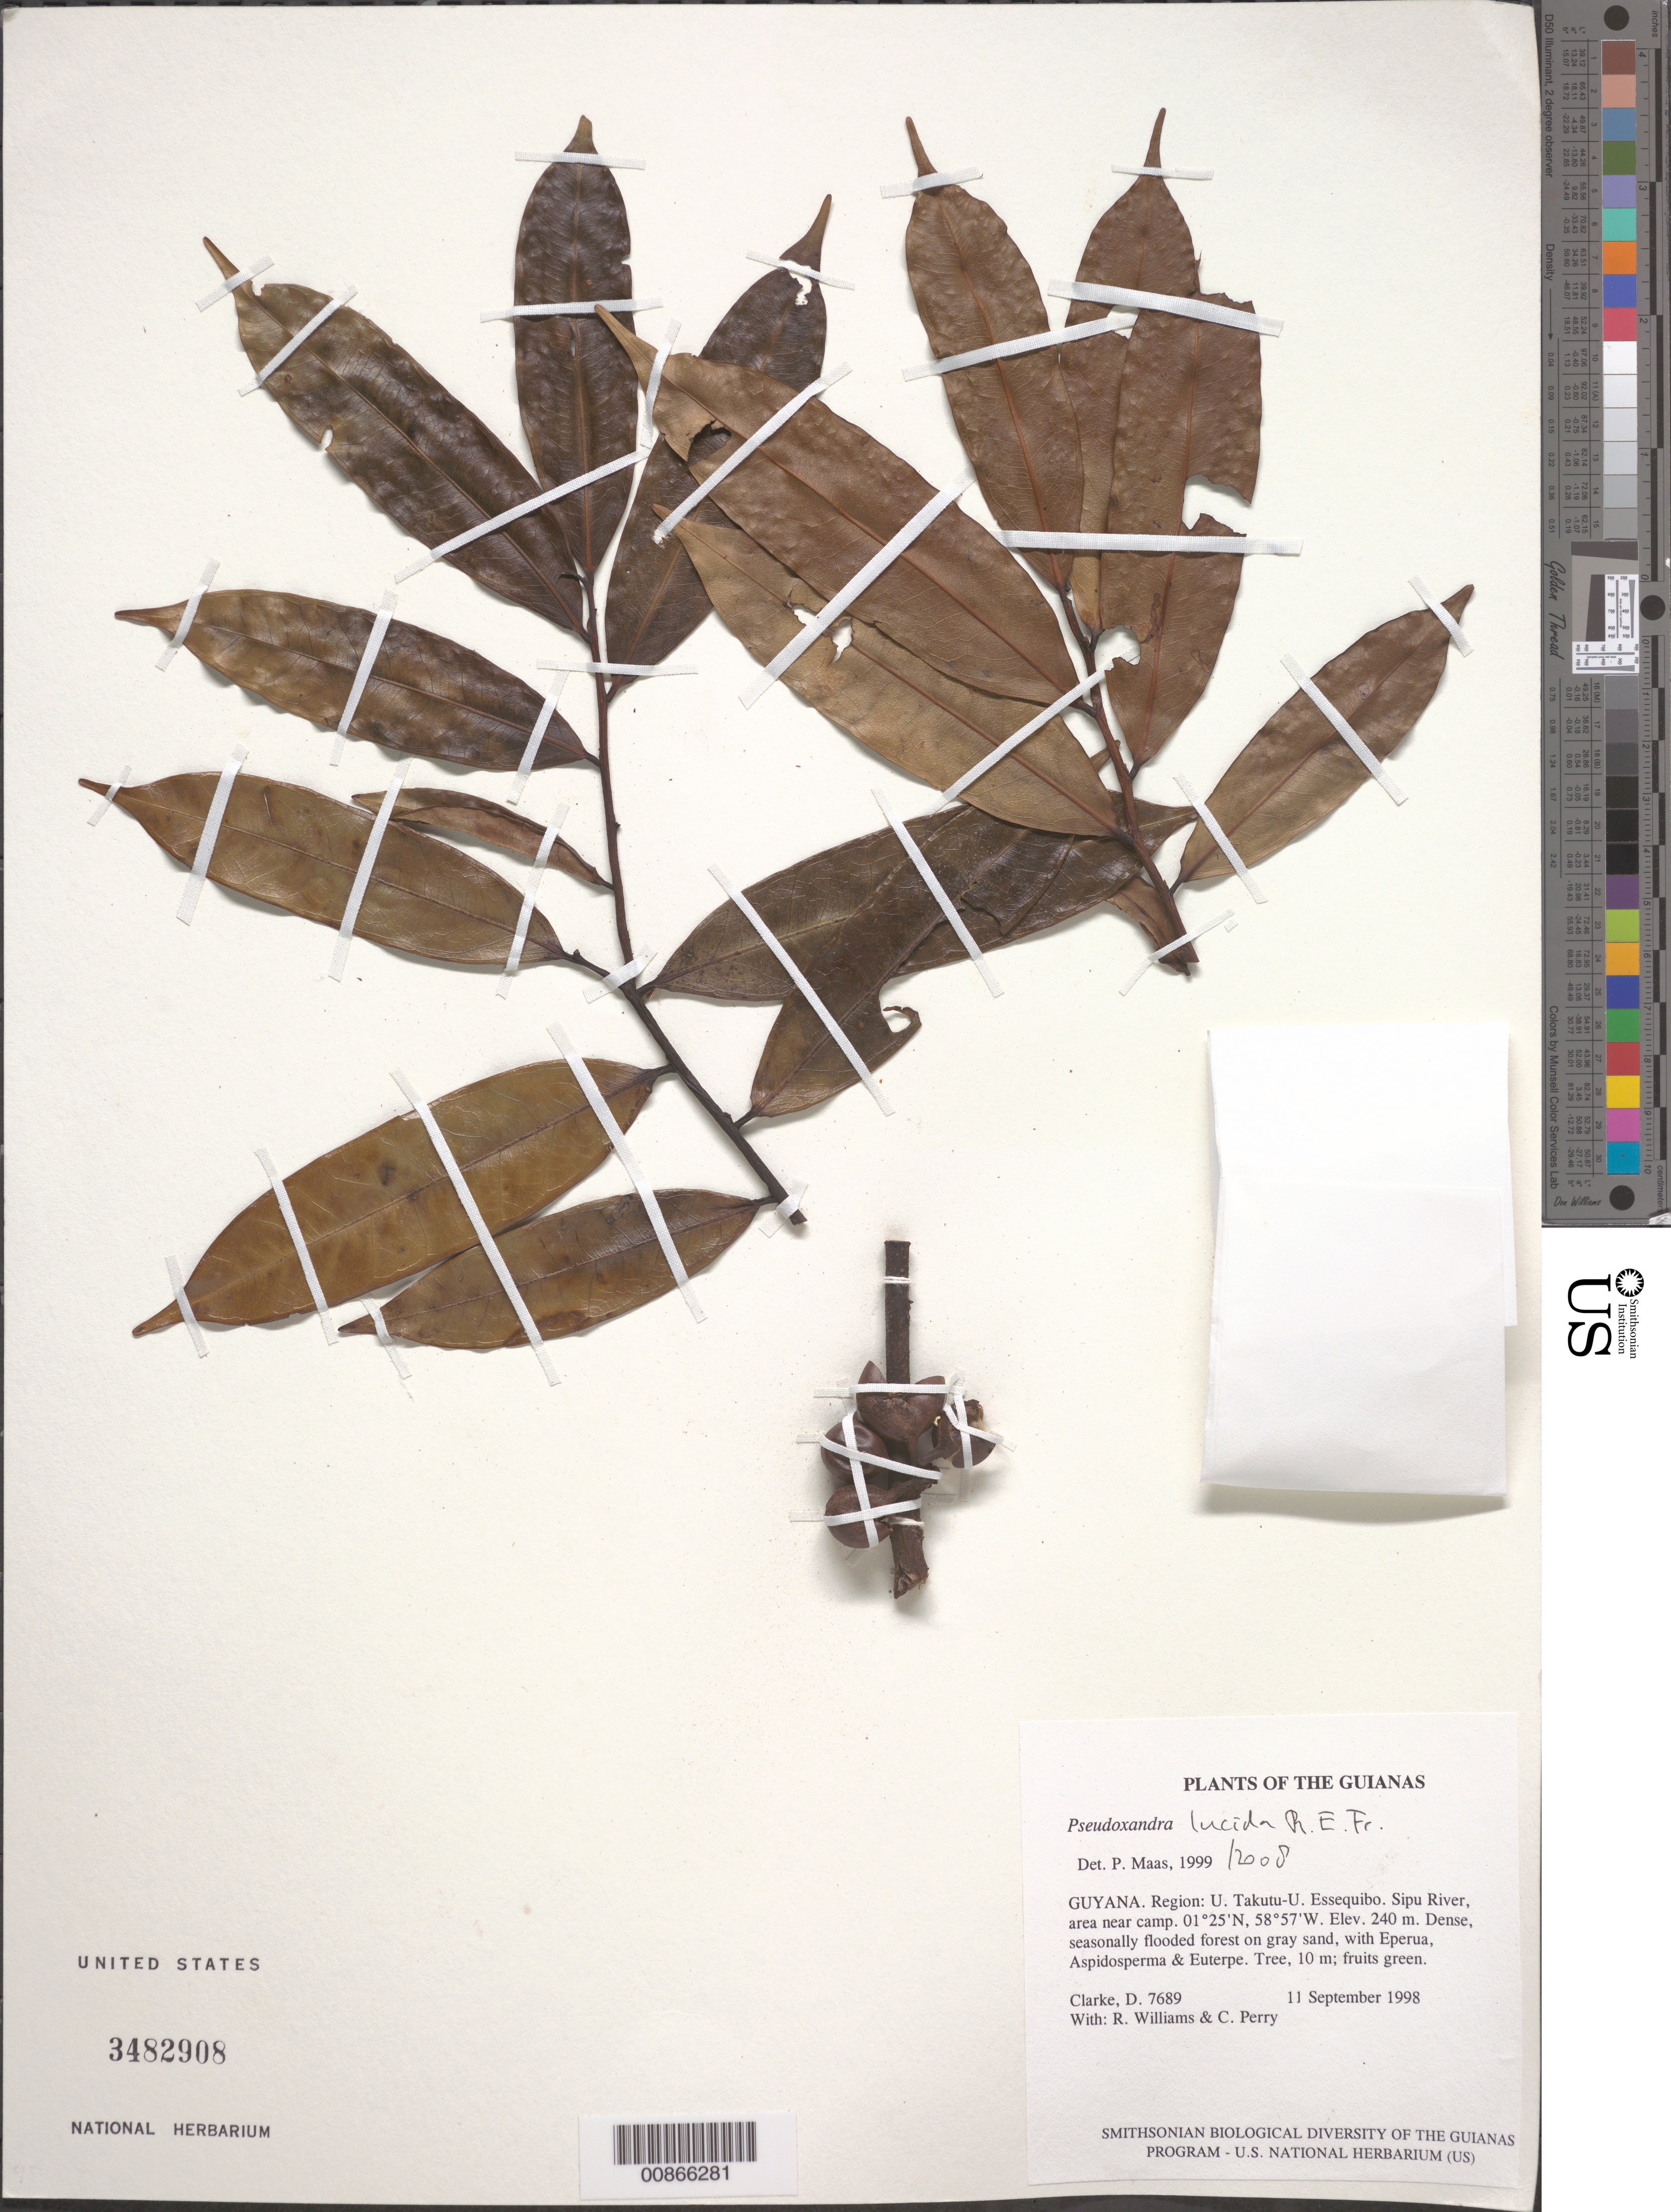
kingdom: Plantae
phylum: Tracheophyta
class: Magnoliopsida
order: Magnoliales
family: Annonaceae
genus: Pseudoxandra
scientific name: Pseudoxandra lucida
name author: R.E. Fr.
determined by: Maas, Paul J. M.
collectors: H. D. Clarke, R. Williams & C. Perry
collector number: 7689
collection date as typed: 11 September 1998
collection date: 1998-09-11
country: Guyana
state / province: U. Takutu-U. Essequibo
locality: Sipu River, area near camp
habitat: Dense, seasonally flooded forest on gray sand, with Eperua, Aspidosperma & Euterpe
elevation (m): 240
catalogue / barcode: US 3482908